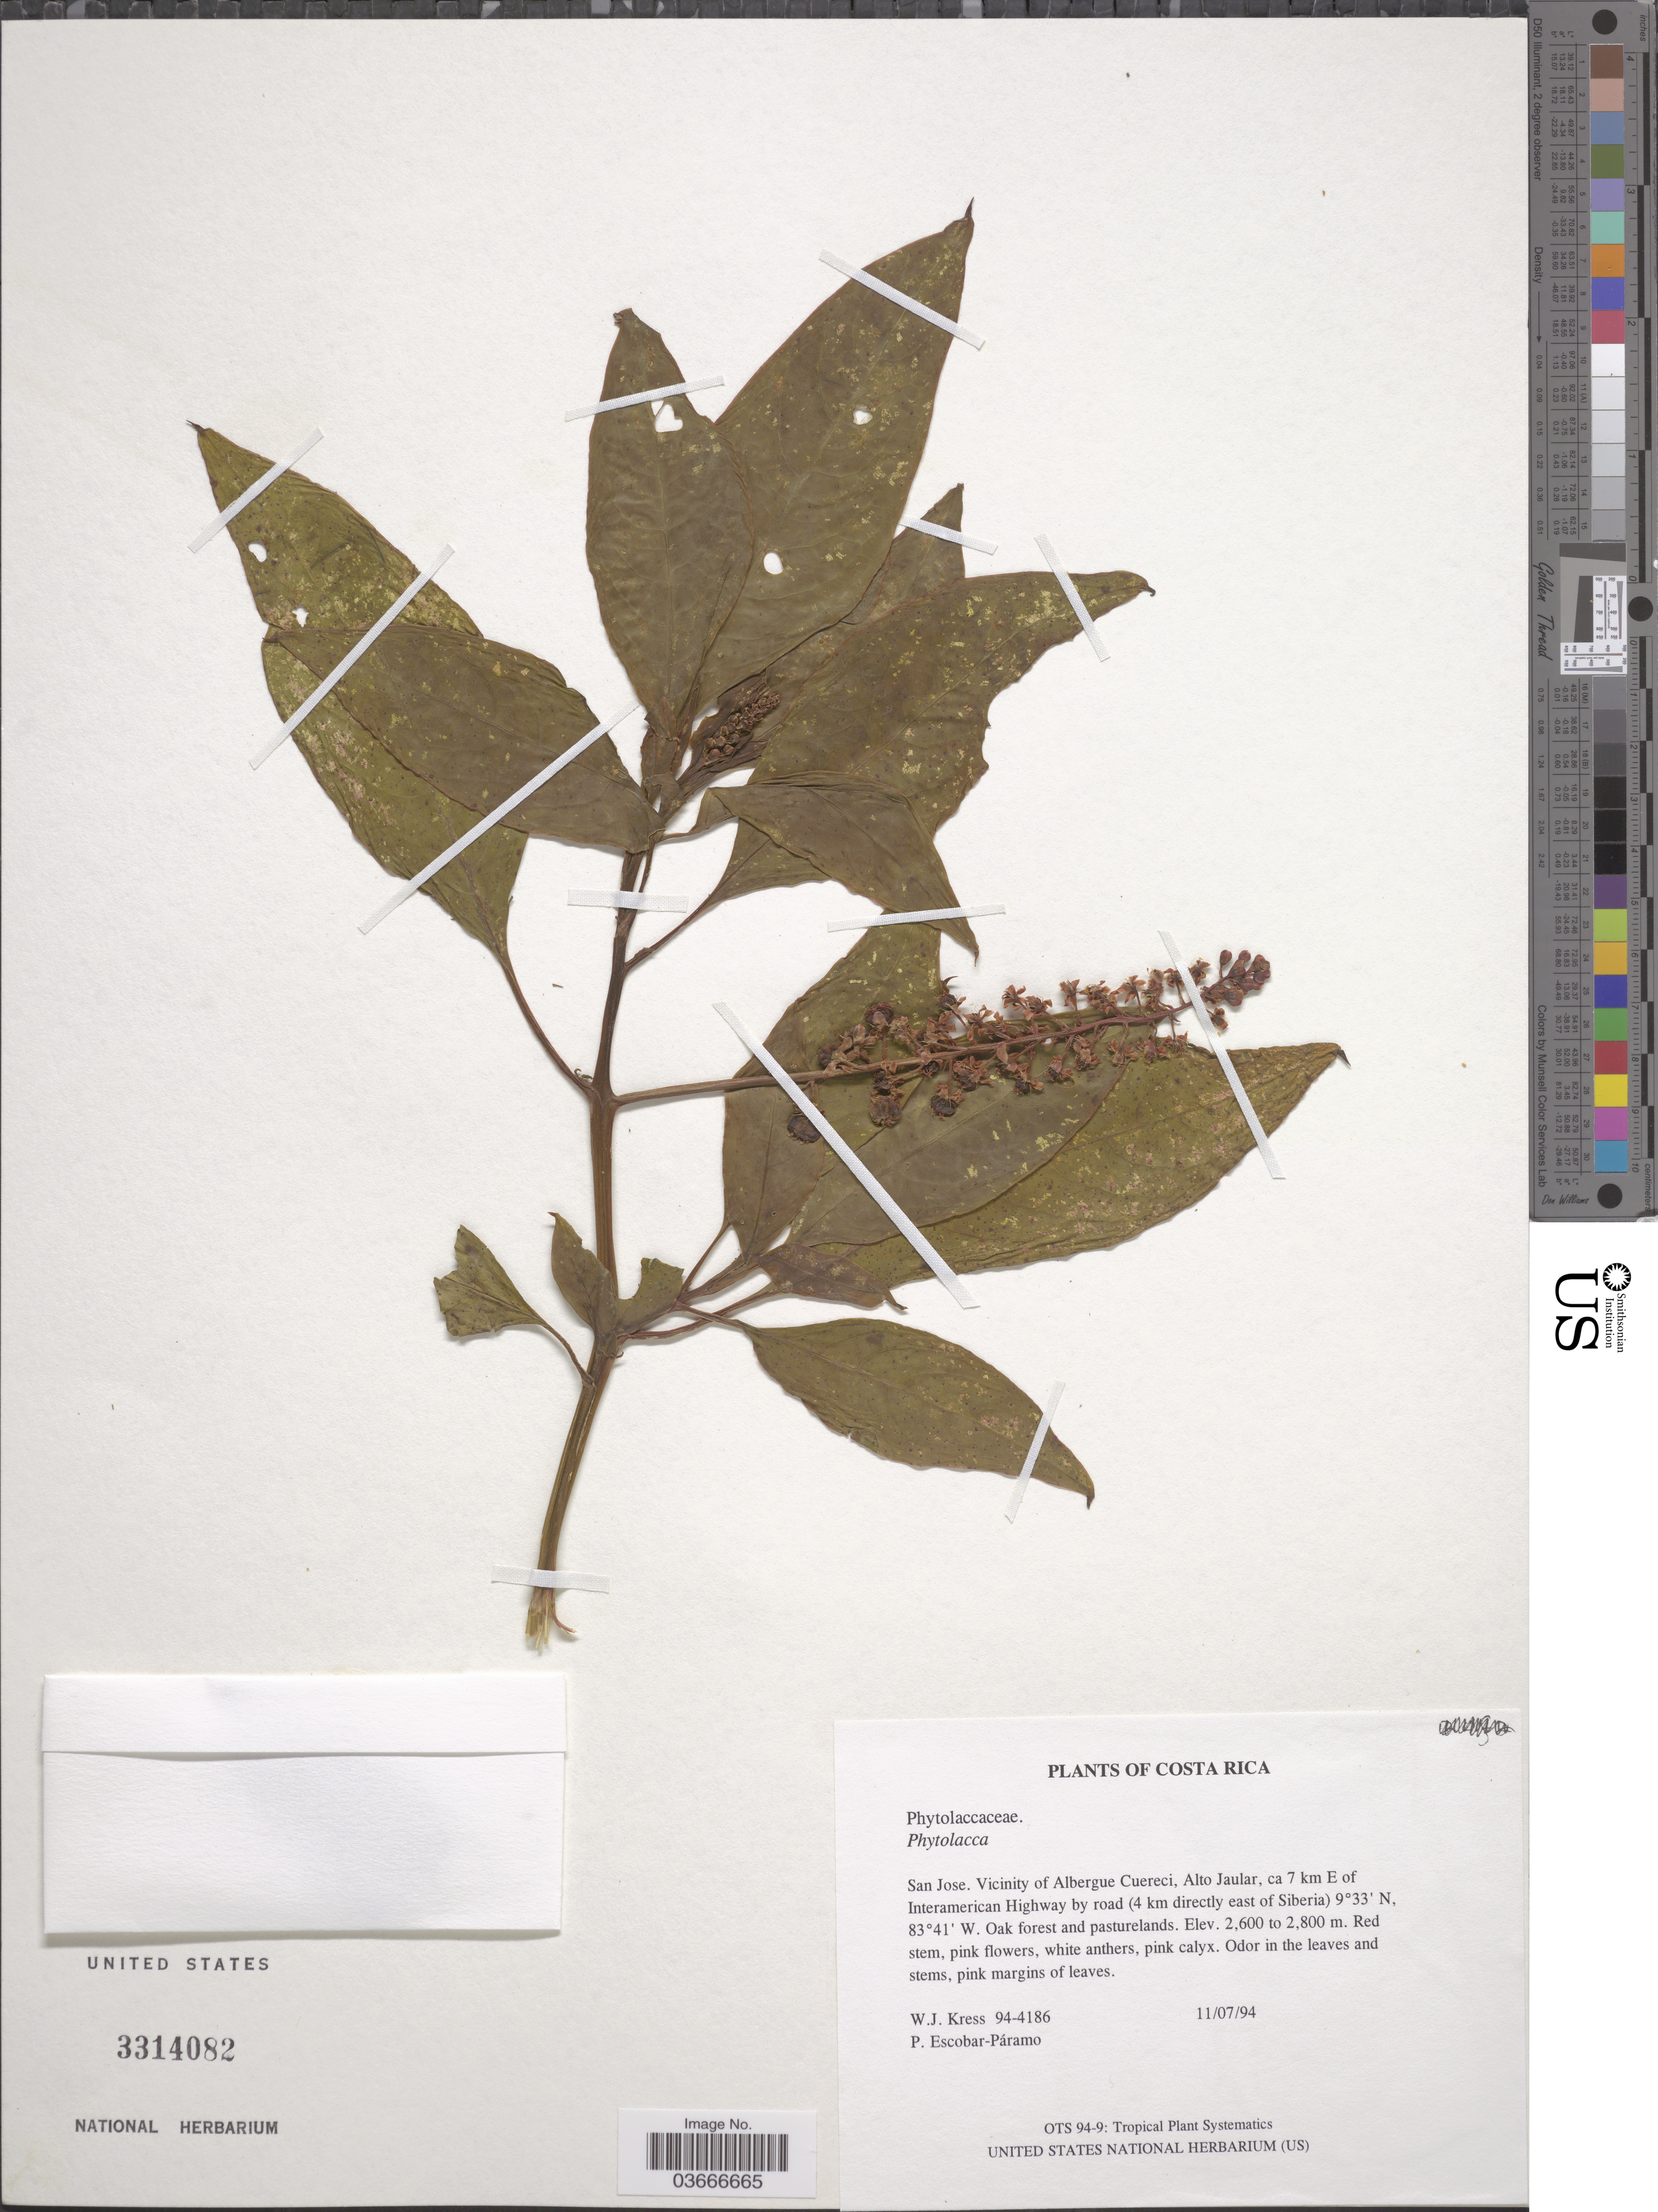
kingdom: Plantae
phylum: Tracheophyta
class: Magnoliopsida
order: Caryophyllales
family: Phytolaccaceae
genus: Phytolacca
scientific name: Phytolacca sp.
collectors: W. J. Kress & P. Escobar-Páramo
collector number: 94-4186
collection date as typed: Transcribed d/m/y: 11/7/94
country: Costa Rica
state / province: San José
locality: Vicinity of Alburgue Cuerici, Alto Jaular, ca 7 km E of Interamerican Highway by road (4 km directly east of Siberia).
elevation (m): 2600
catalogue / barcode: US 3314082